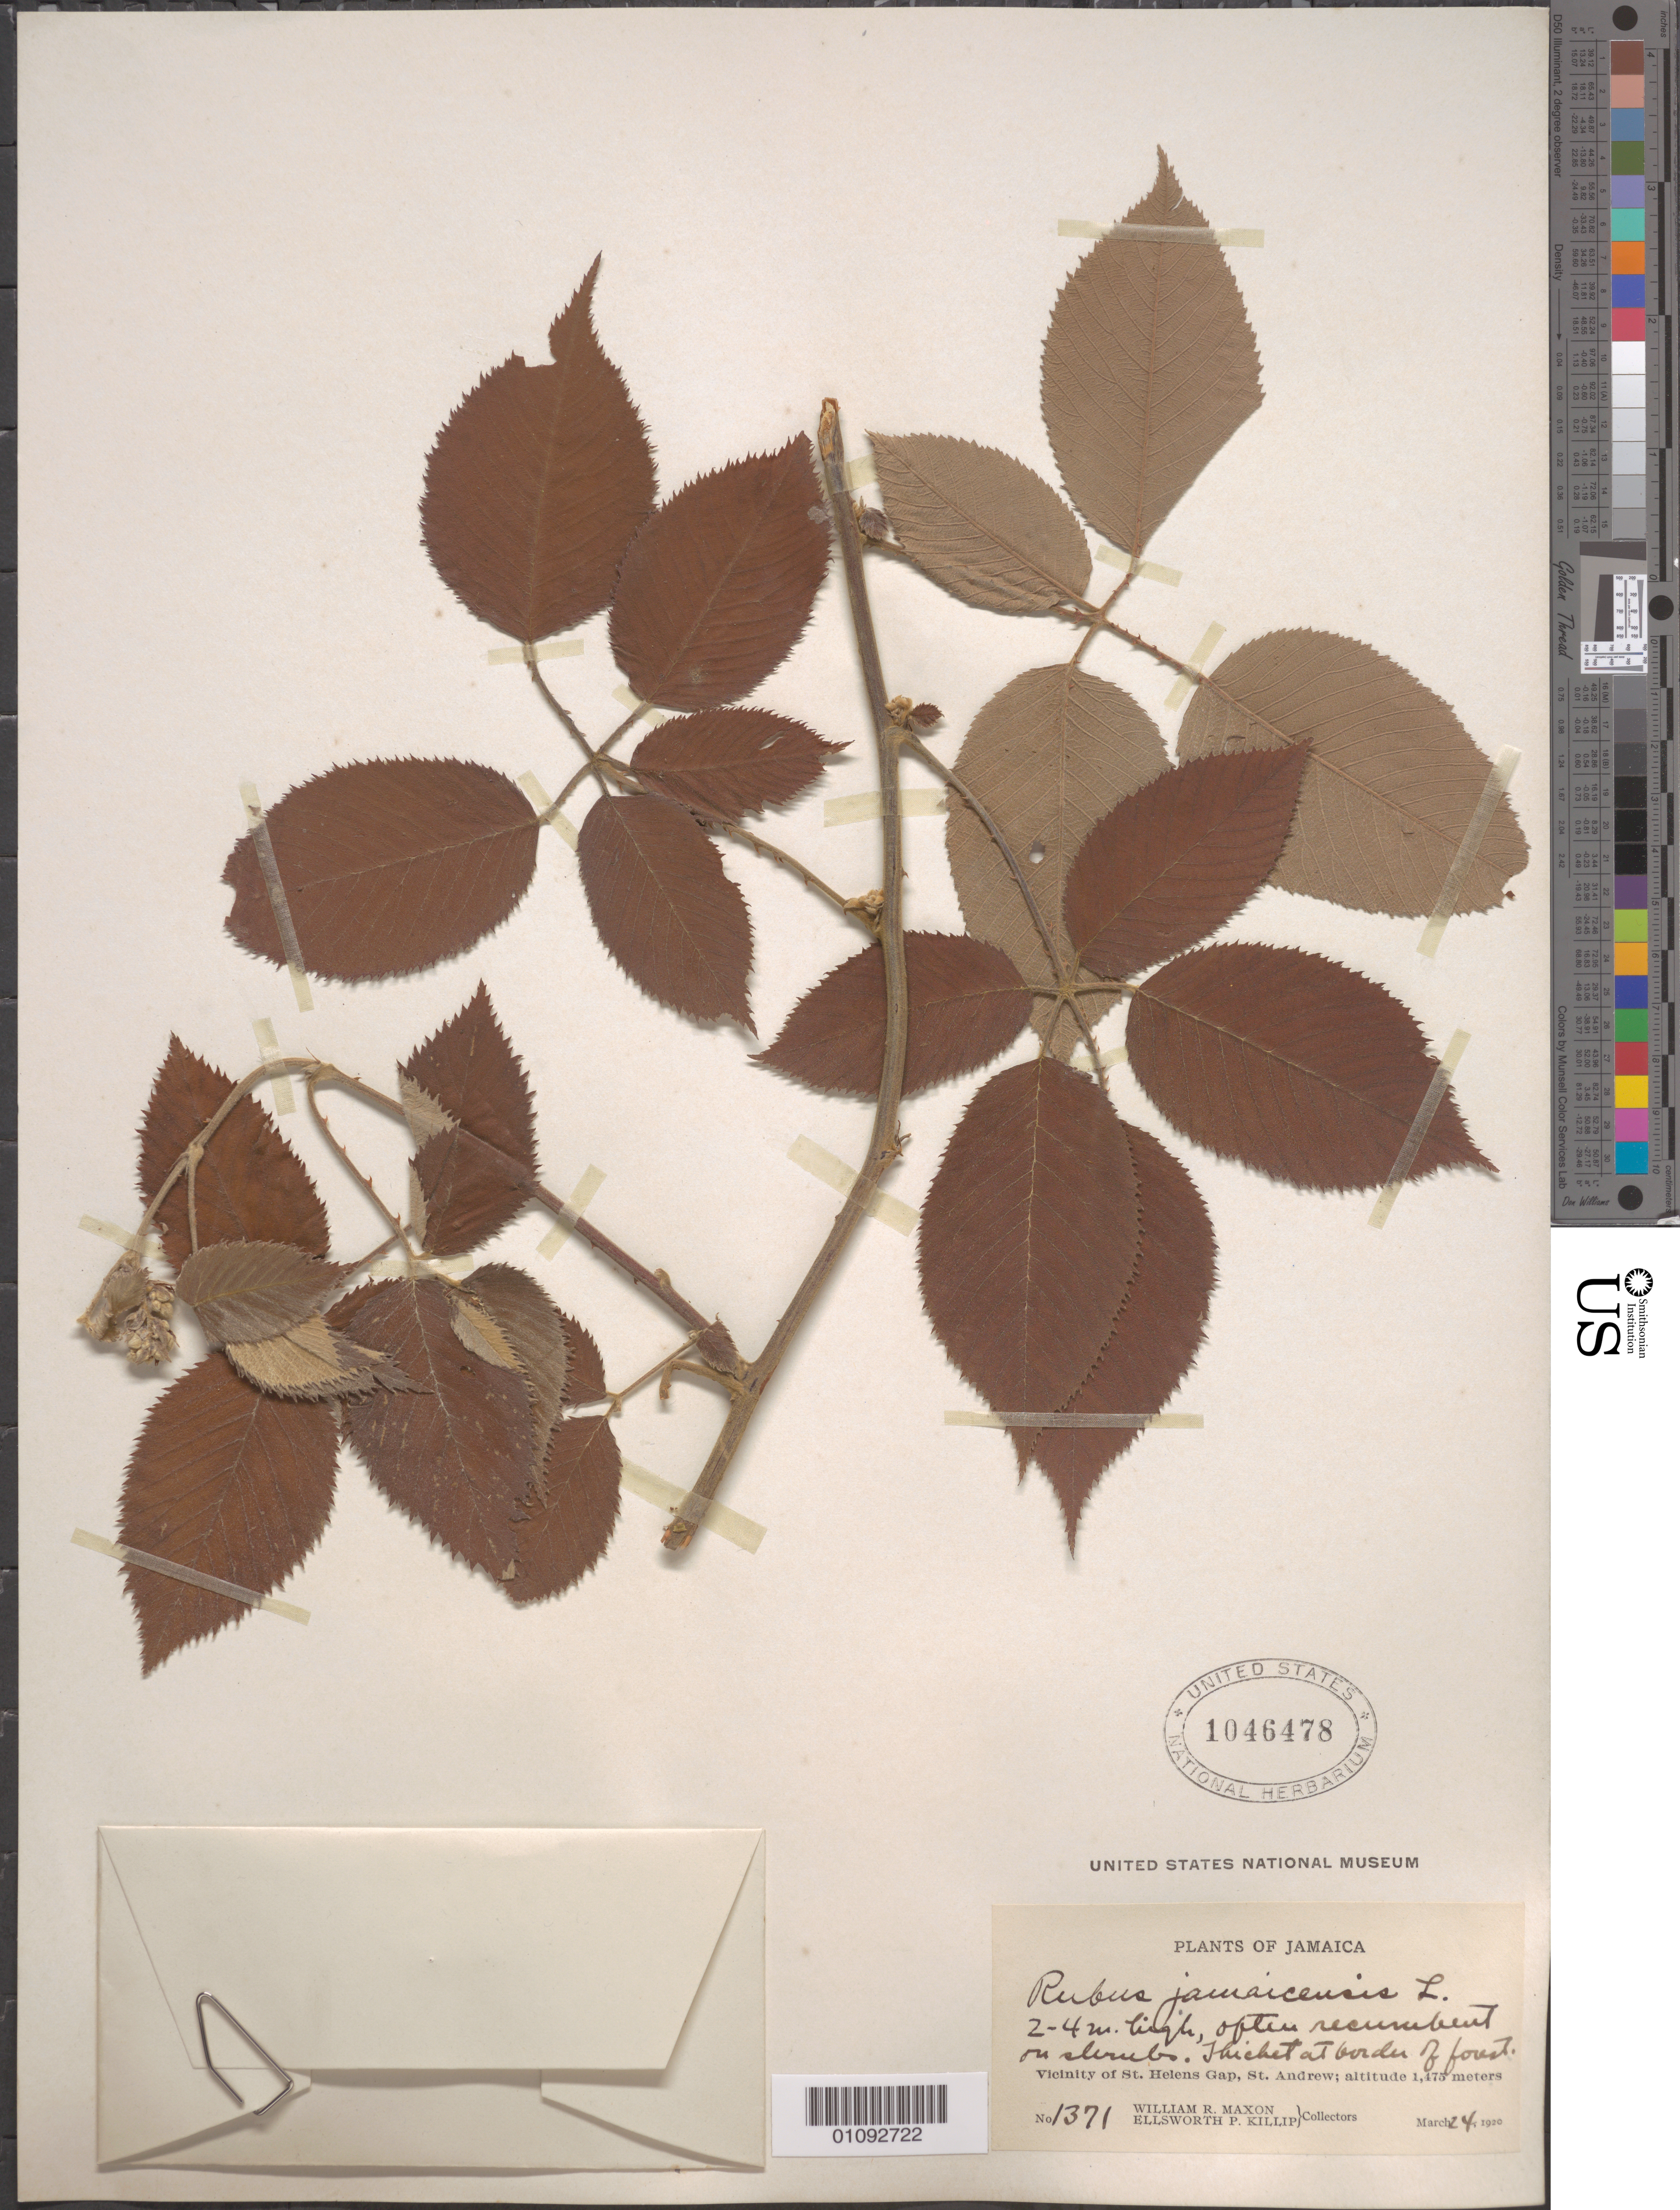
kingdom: Plantae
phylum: Tracheophyta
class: Magnoliopsida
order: Rosales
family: Rosaceae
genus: Rubus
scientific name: Rubus jamaicensis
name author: L.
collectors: W. R. Maxon & E. P. Killip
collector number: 1371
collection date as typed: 24 Mar 1920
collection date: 1920-03-24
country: Jamaica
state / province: Saint Andrew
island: Jamaica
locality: Vicinity of St. Helens Gap.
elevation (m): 1475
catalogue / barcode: US 1046478